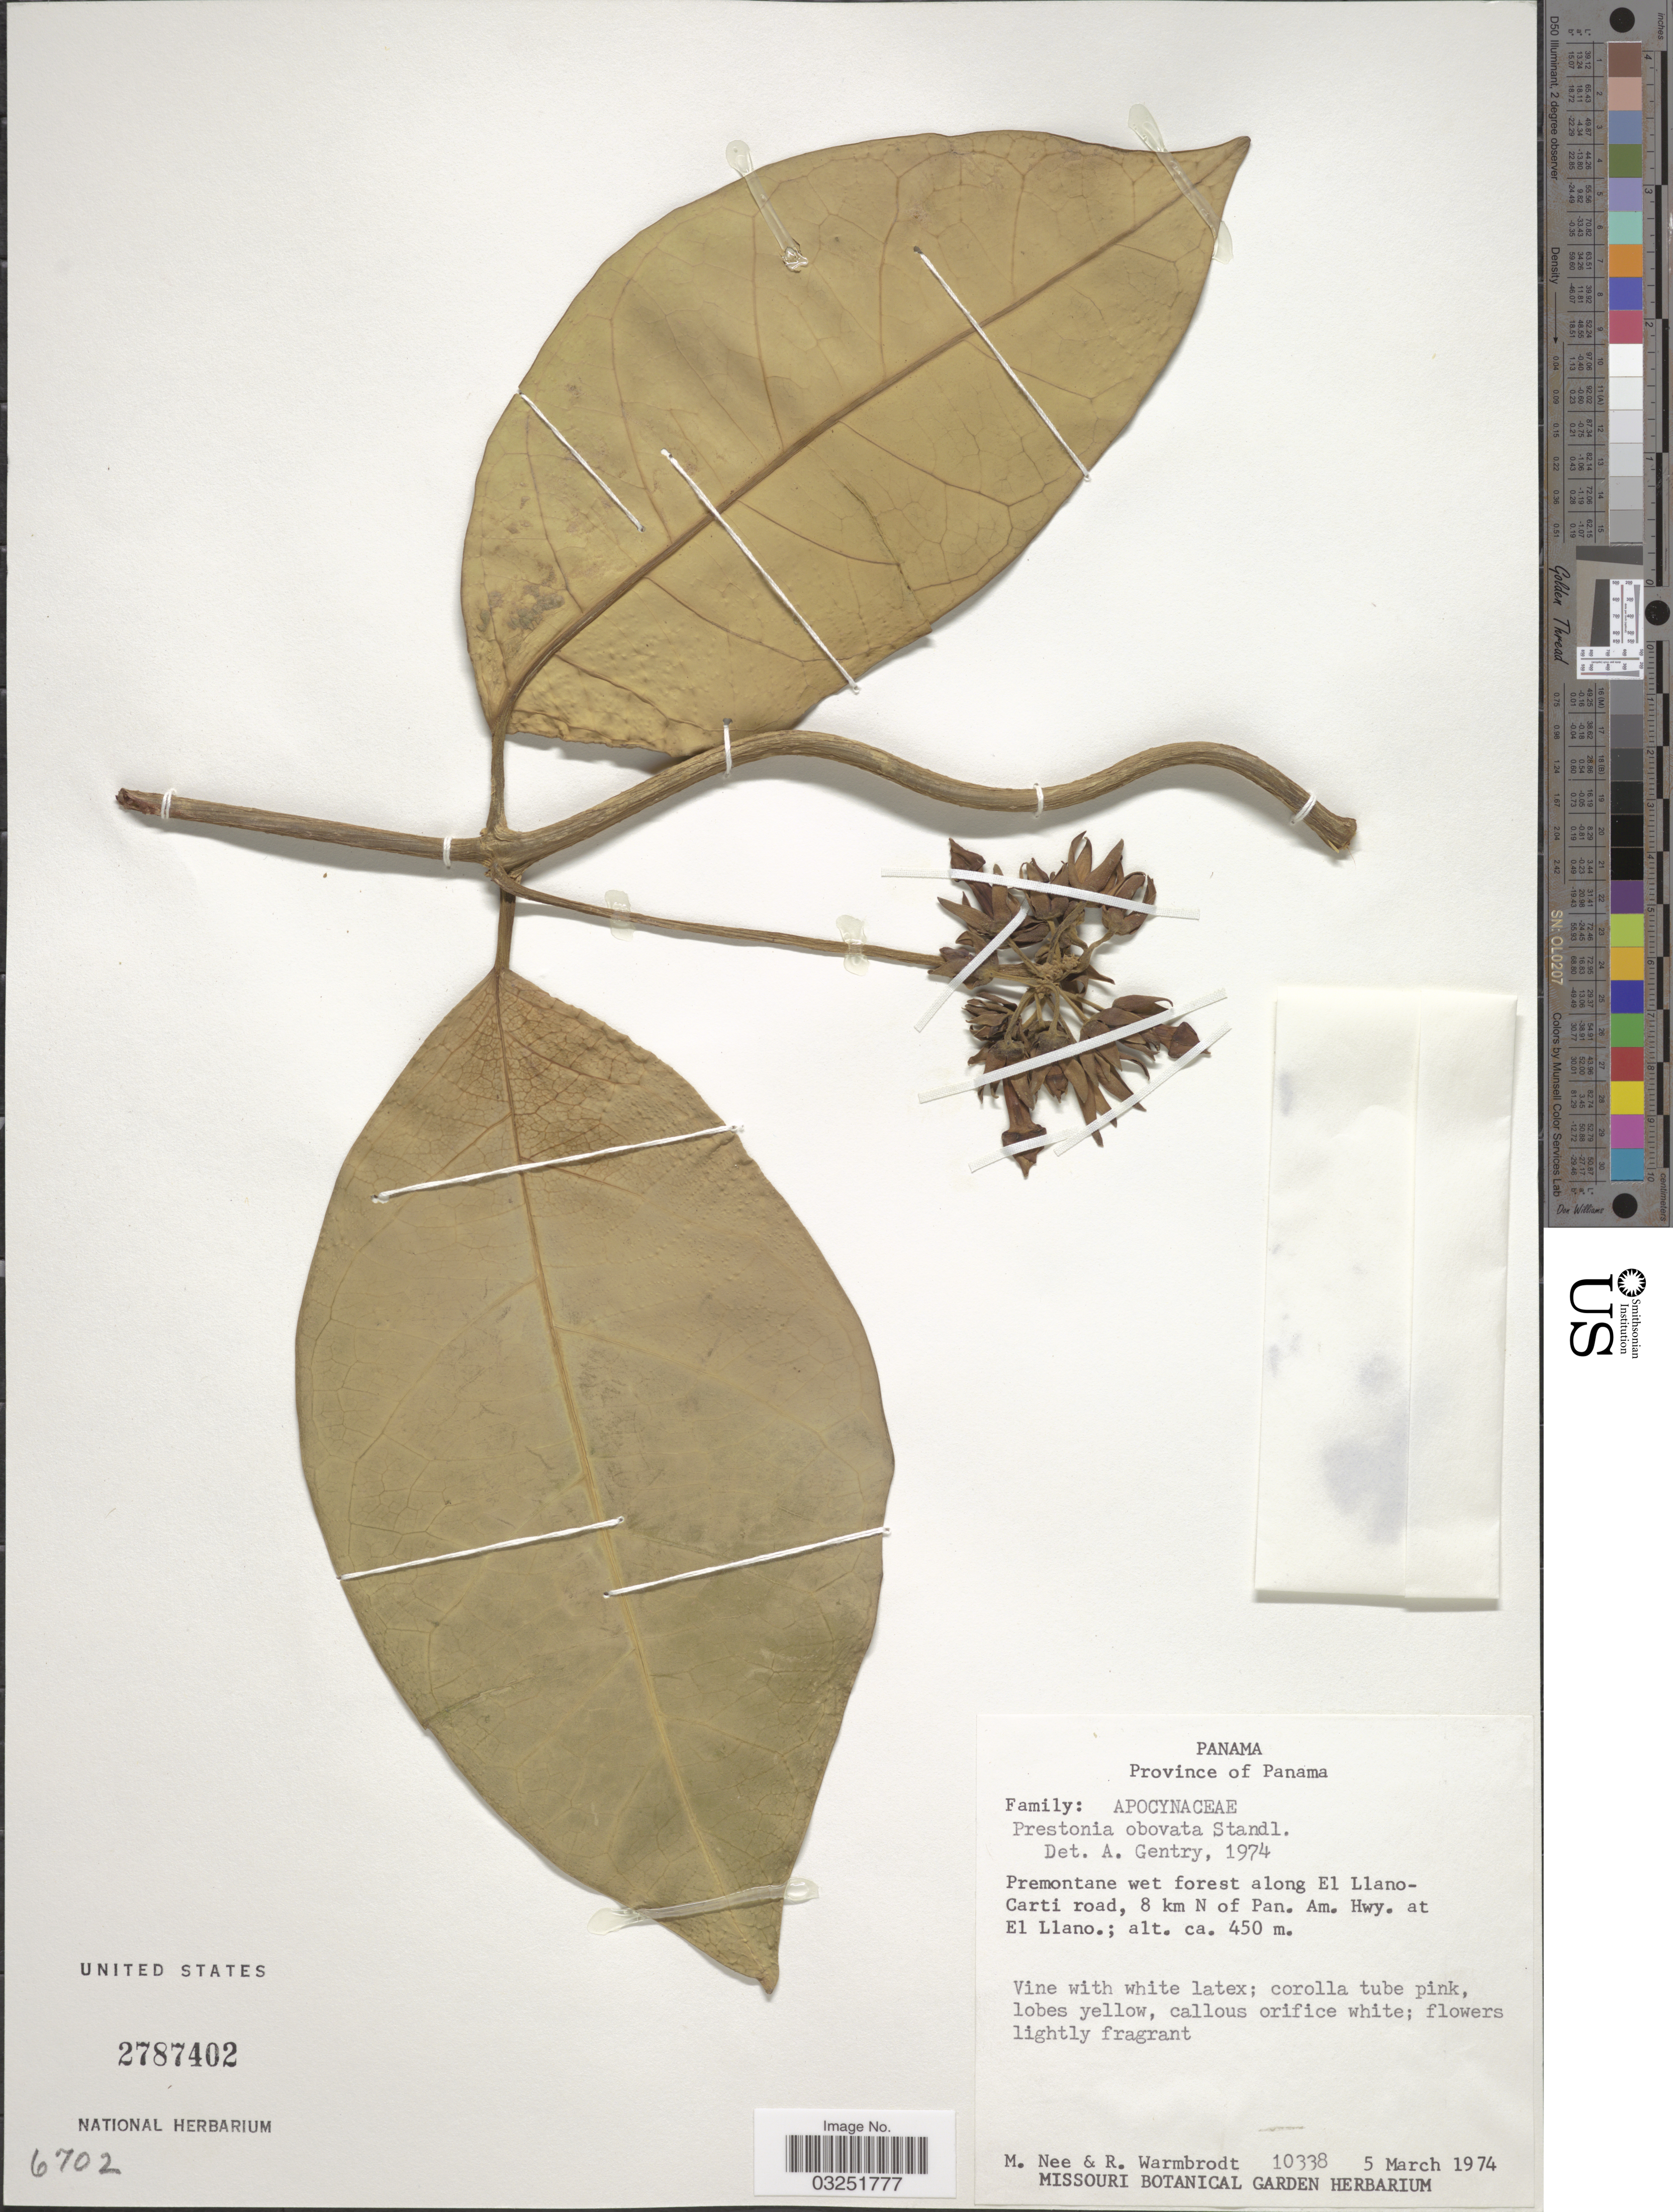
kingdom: Plantae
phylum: Tracheophyta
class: Magnoliopsida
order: Gentianales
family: Apocynaceae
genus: Prestonia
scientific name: Prestonia obovata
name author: Standl.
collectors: M. Nee & R. Warmbrodt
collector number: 10338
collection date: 1974-03-05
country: Panama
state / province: Panamá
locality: Province of Panama, Premontane wet forest along new El Llano-Carti road, 8 km N of Pan. Am. Hwy. at El Llano.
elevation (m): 450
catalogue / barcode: US 2787402